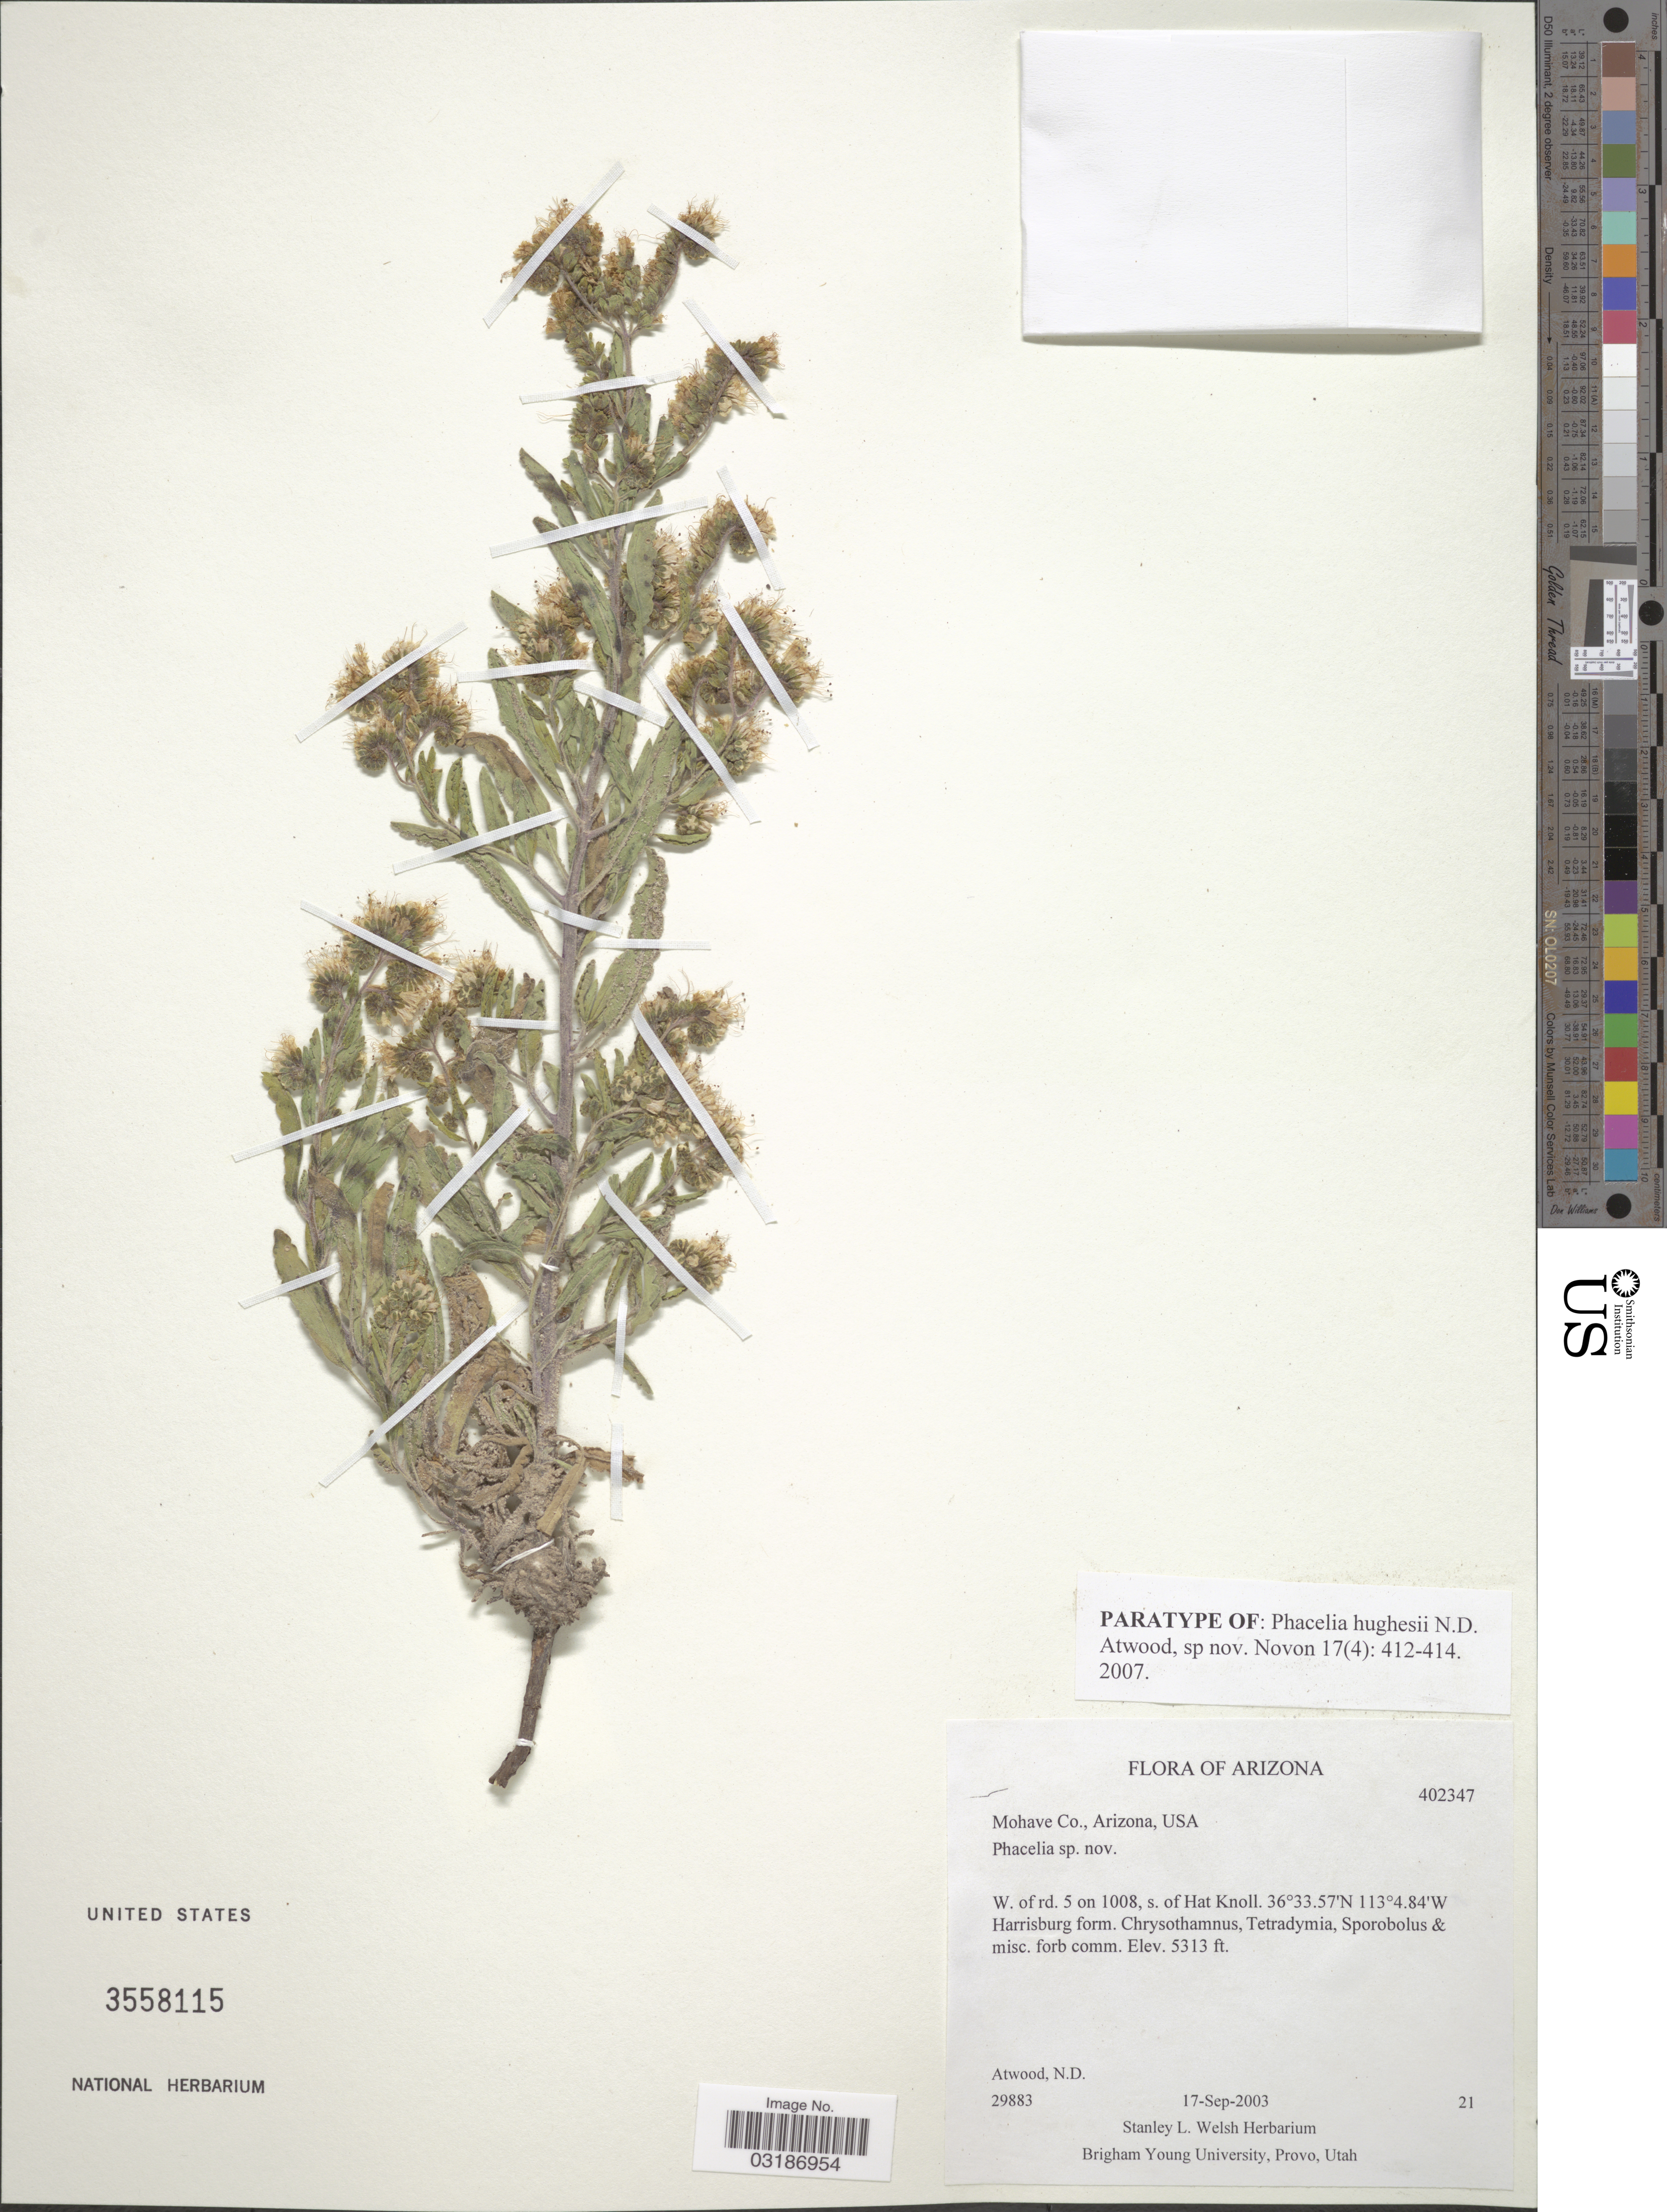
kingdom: Plantae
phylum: Tracheophyta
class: Magnoliopsida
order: Boraginales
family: Hydrophyllaceae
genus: Phacelia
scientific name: Phacelia hughesii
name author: Atwood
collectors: N. Atwood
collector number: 29883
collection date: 2003-09-17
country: United States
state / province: Arizona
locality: Mohave Co. W. of rd. 5 on 1008, s. of Hat Knoll.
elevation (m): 1619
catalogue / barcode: US 3558115